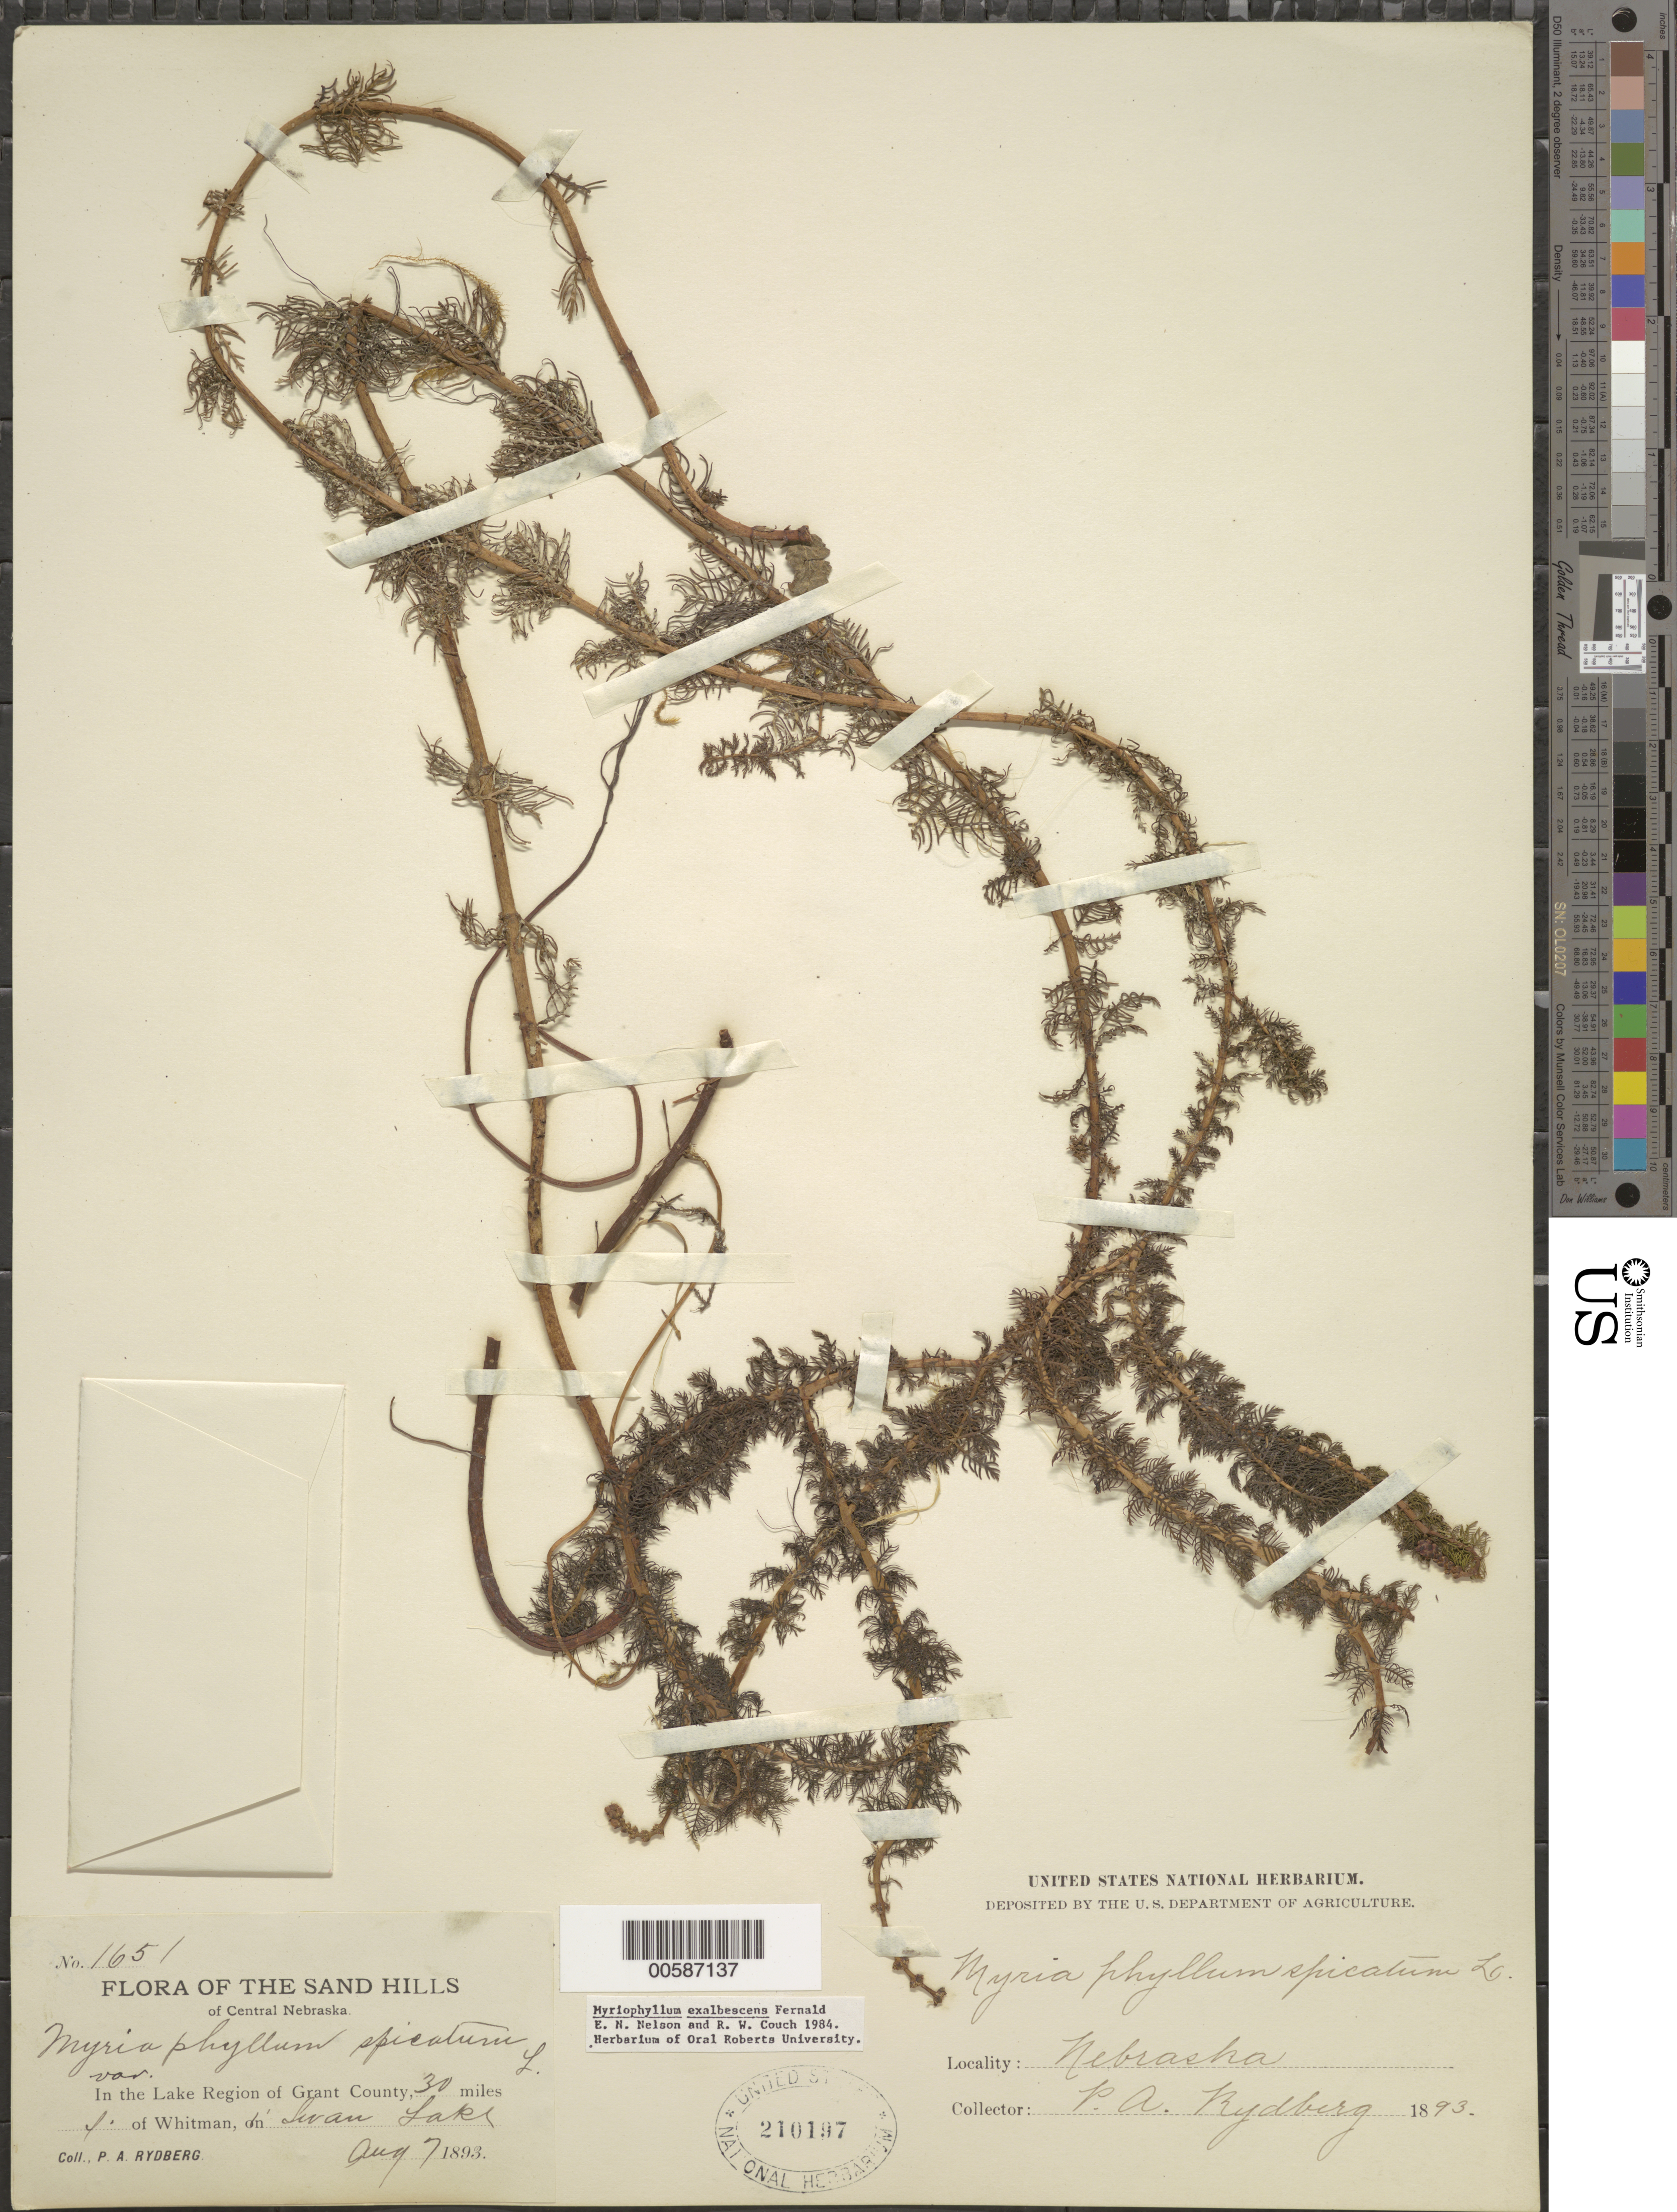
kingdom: Plantae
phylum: Tracheophyta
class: Magnoliopsida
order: Saxifragales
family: Haloragaceae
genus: Myriophyllum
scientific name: Myriophyllum exalbescens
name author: Fernald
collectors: P. A. Rydberg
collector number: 1651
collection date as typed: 07 Aug 1893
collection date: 1893-08-07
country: United States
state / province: Nebraska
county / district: Grant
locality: Swan Lake, S of Whitman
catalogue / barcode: US 210197